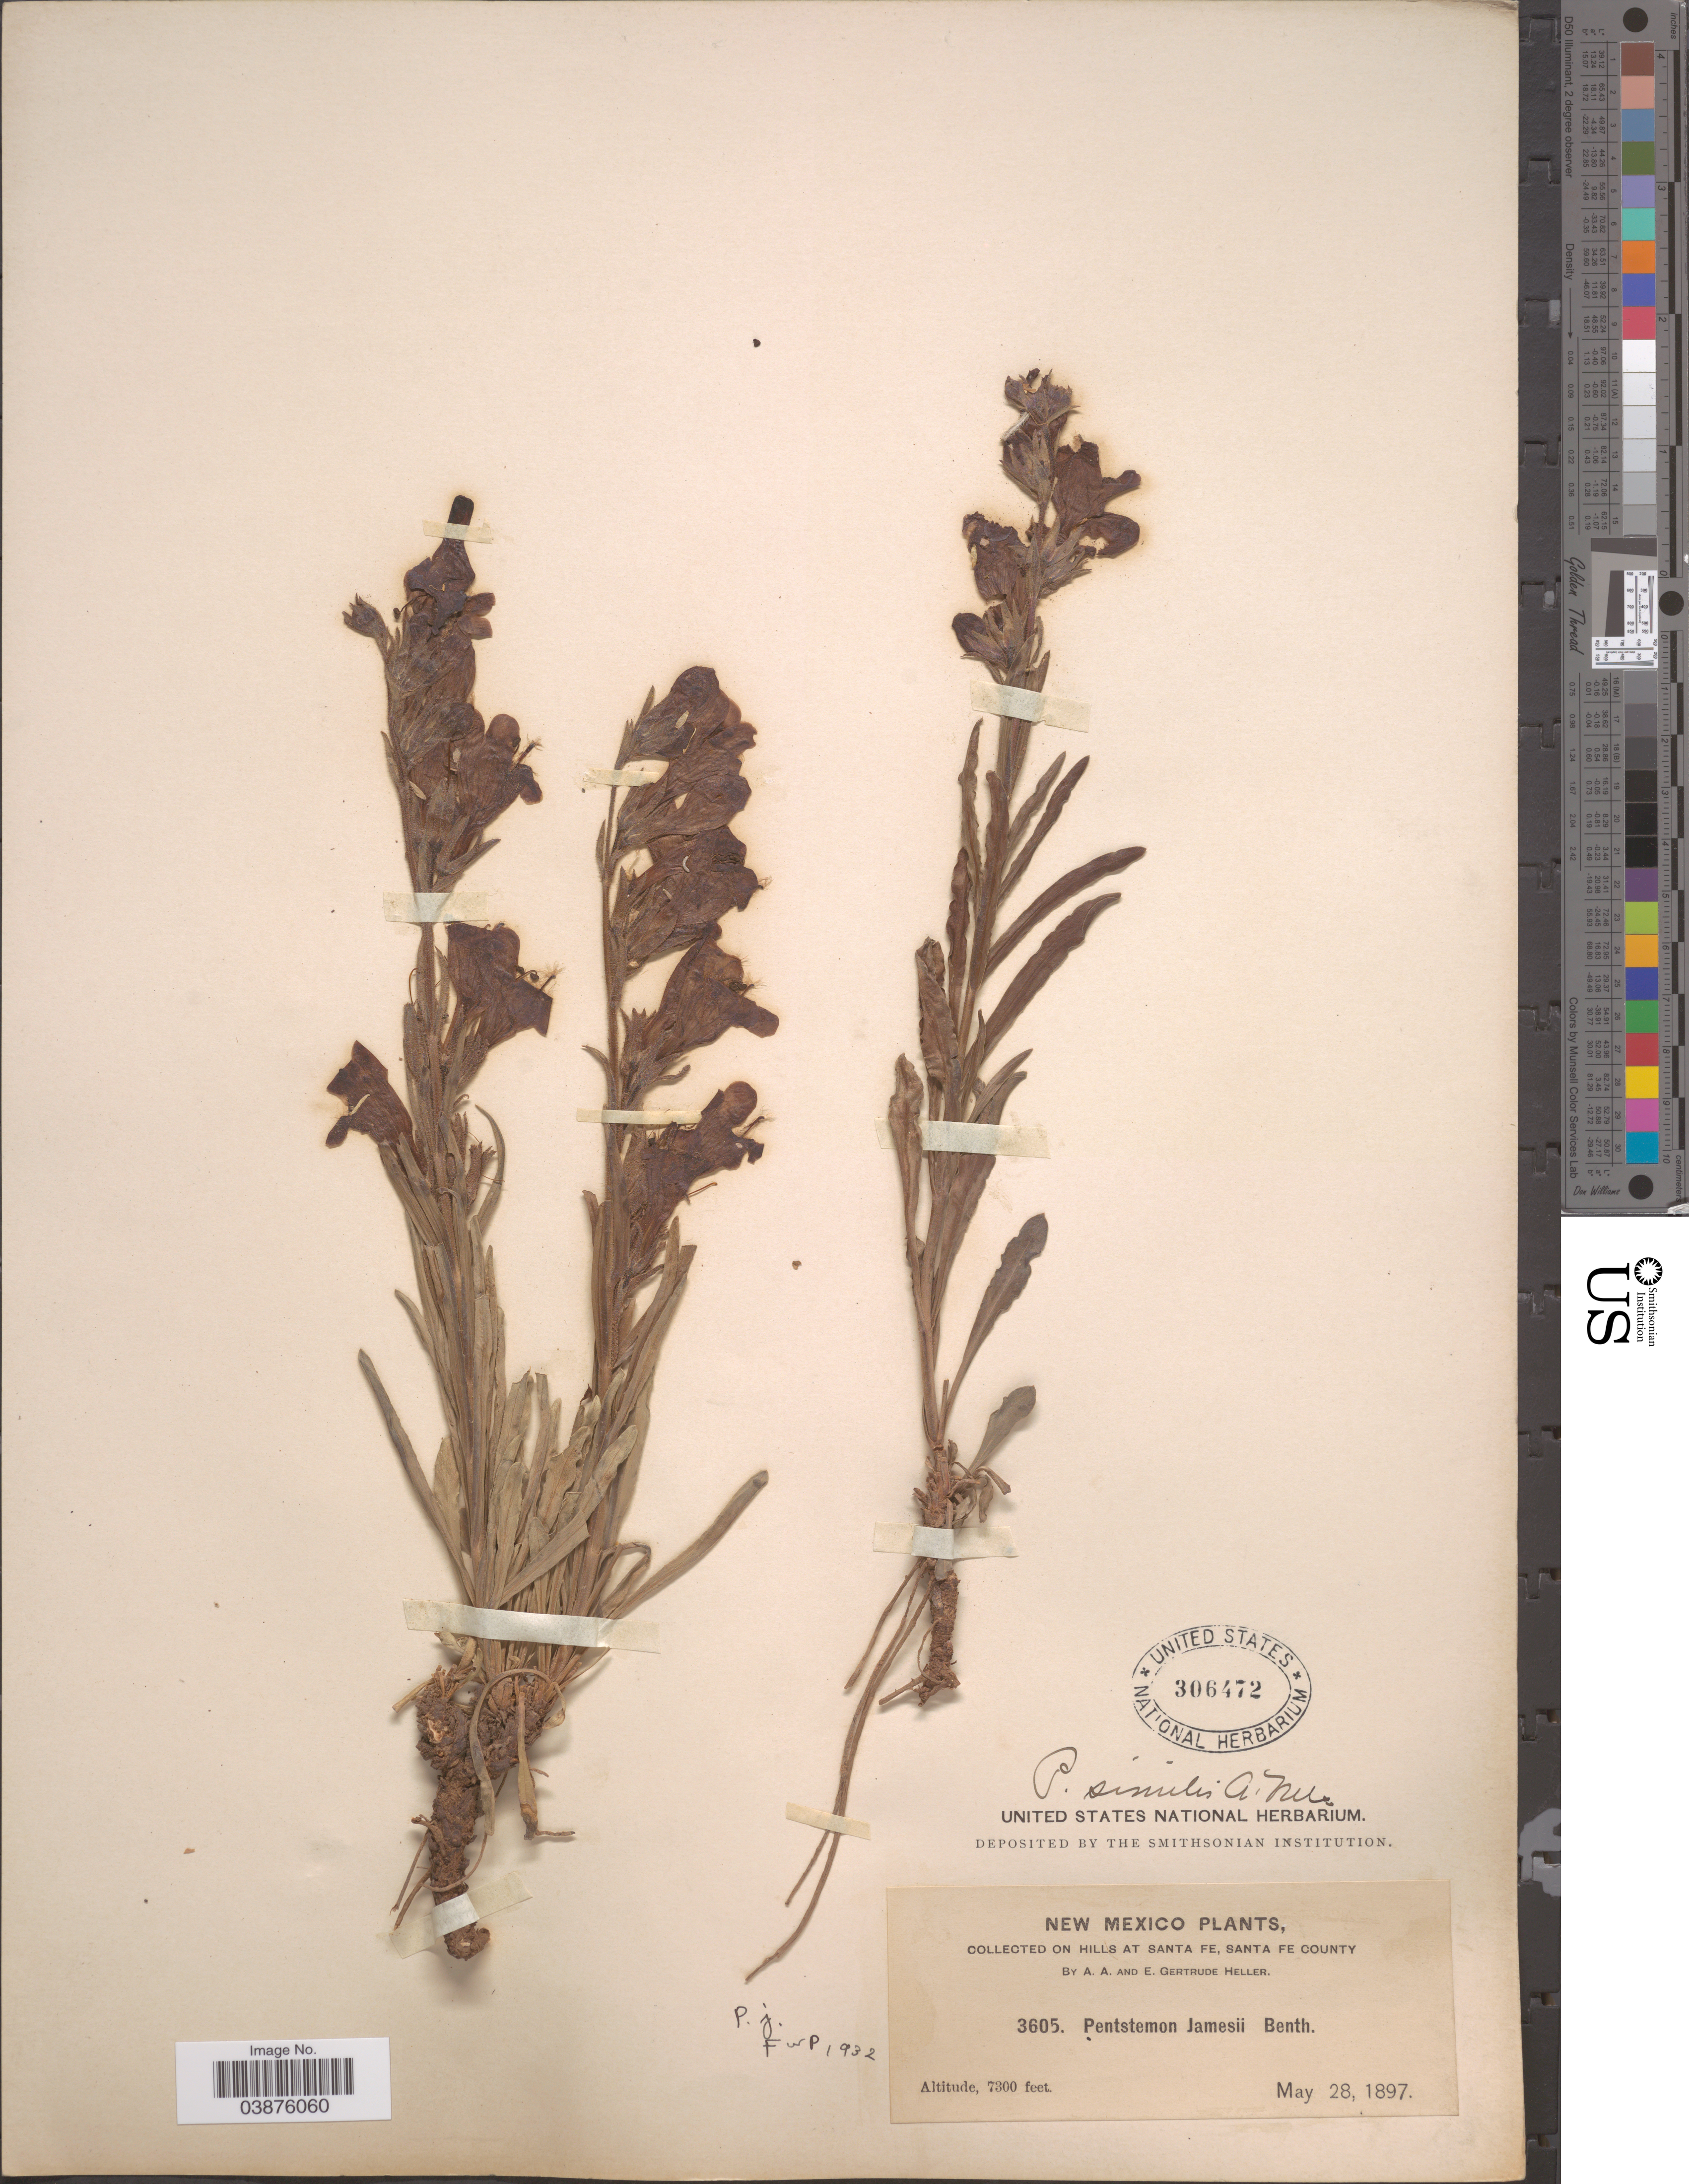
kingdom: Plantae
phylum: Tracheophyta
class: Magnoliopsida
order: Lamiales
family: Plantaginaceae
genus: Penstemon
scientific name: Penstemon jamesii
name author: Benth.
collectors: A. A. Heller & E. G. Heller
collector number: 3605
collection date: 1897-05-28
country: United States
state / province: New Mexico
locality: On Hills at Santa Fe, Santa Fe County.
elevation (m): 2225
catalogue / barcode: US 306472